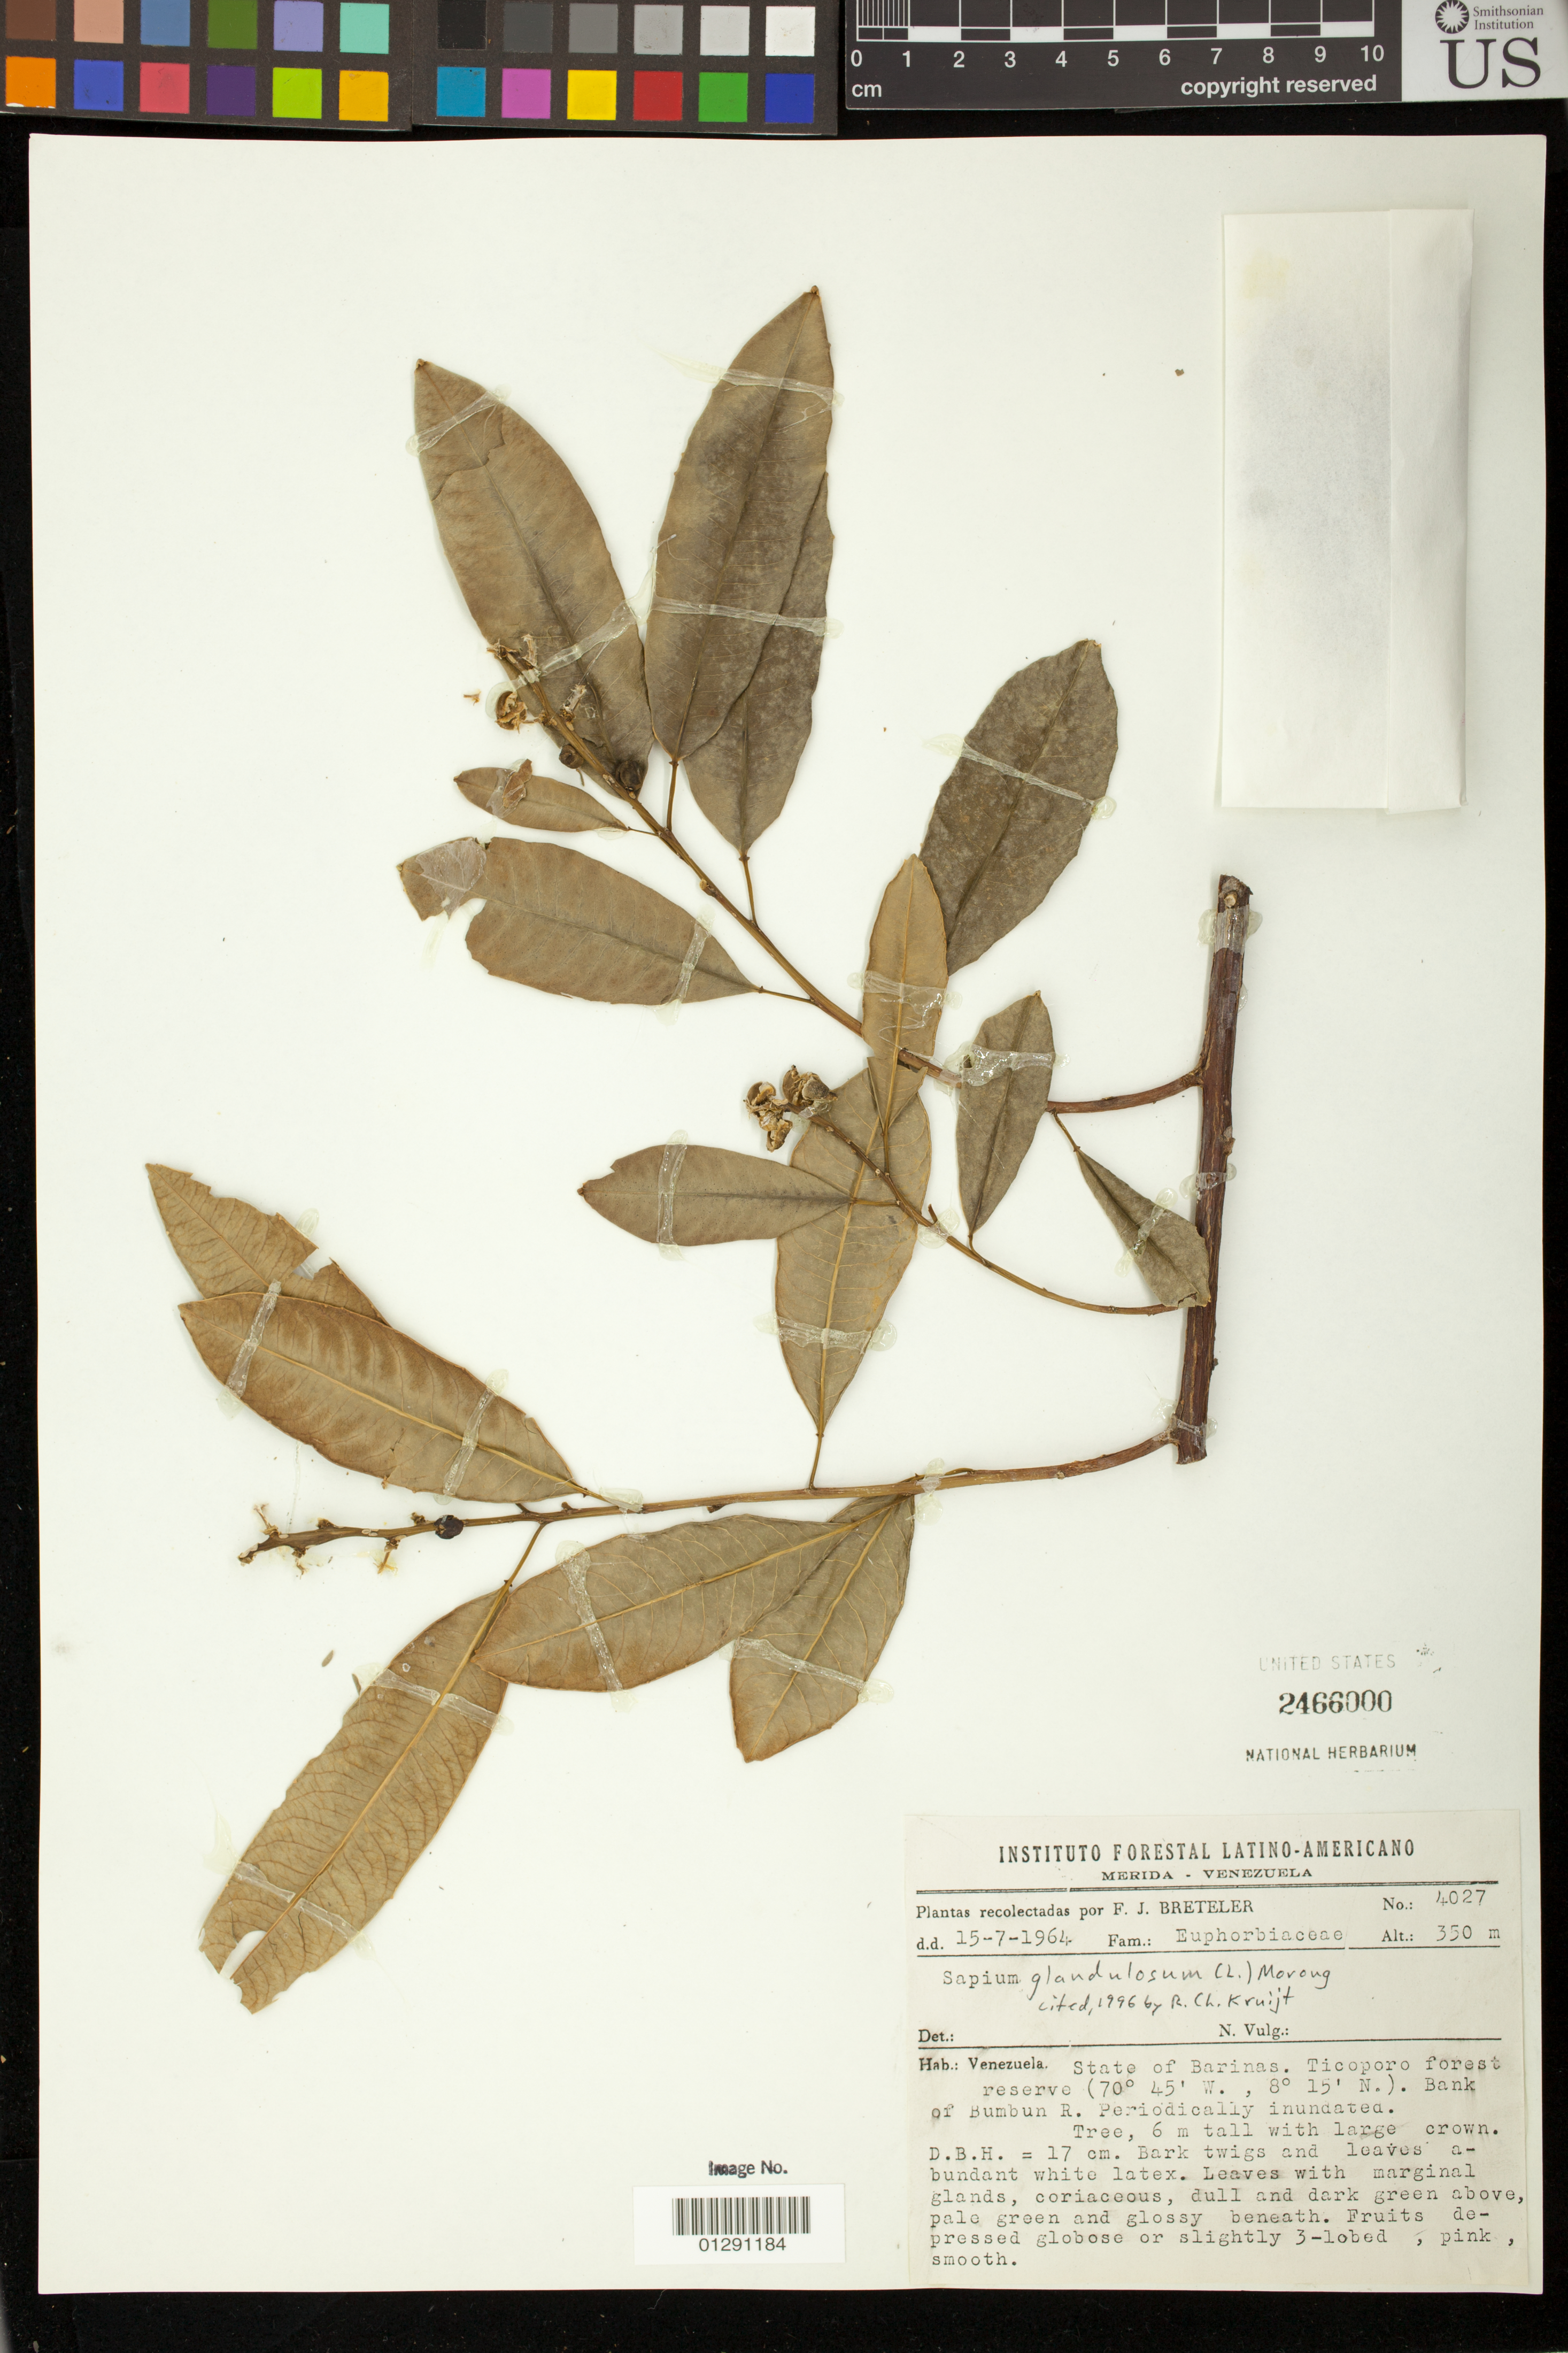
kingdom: Plantae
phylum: Tracheophyta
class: Magnoliopsida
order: Malpighiales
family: Euphorbiaceae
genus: Sapium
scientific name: Sapium glandulatum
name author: (Vell.) Pax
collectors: F. J. Breteler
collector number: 4027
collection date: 1964-07-15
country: Venezuela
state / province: Barinas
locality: Ticoporo forest reserve. Bank of Bumbun River.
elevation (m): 350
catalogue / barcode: US 2466000